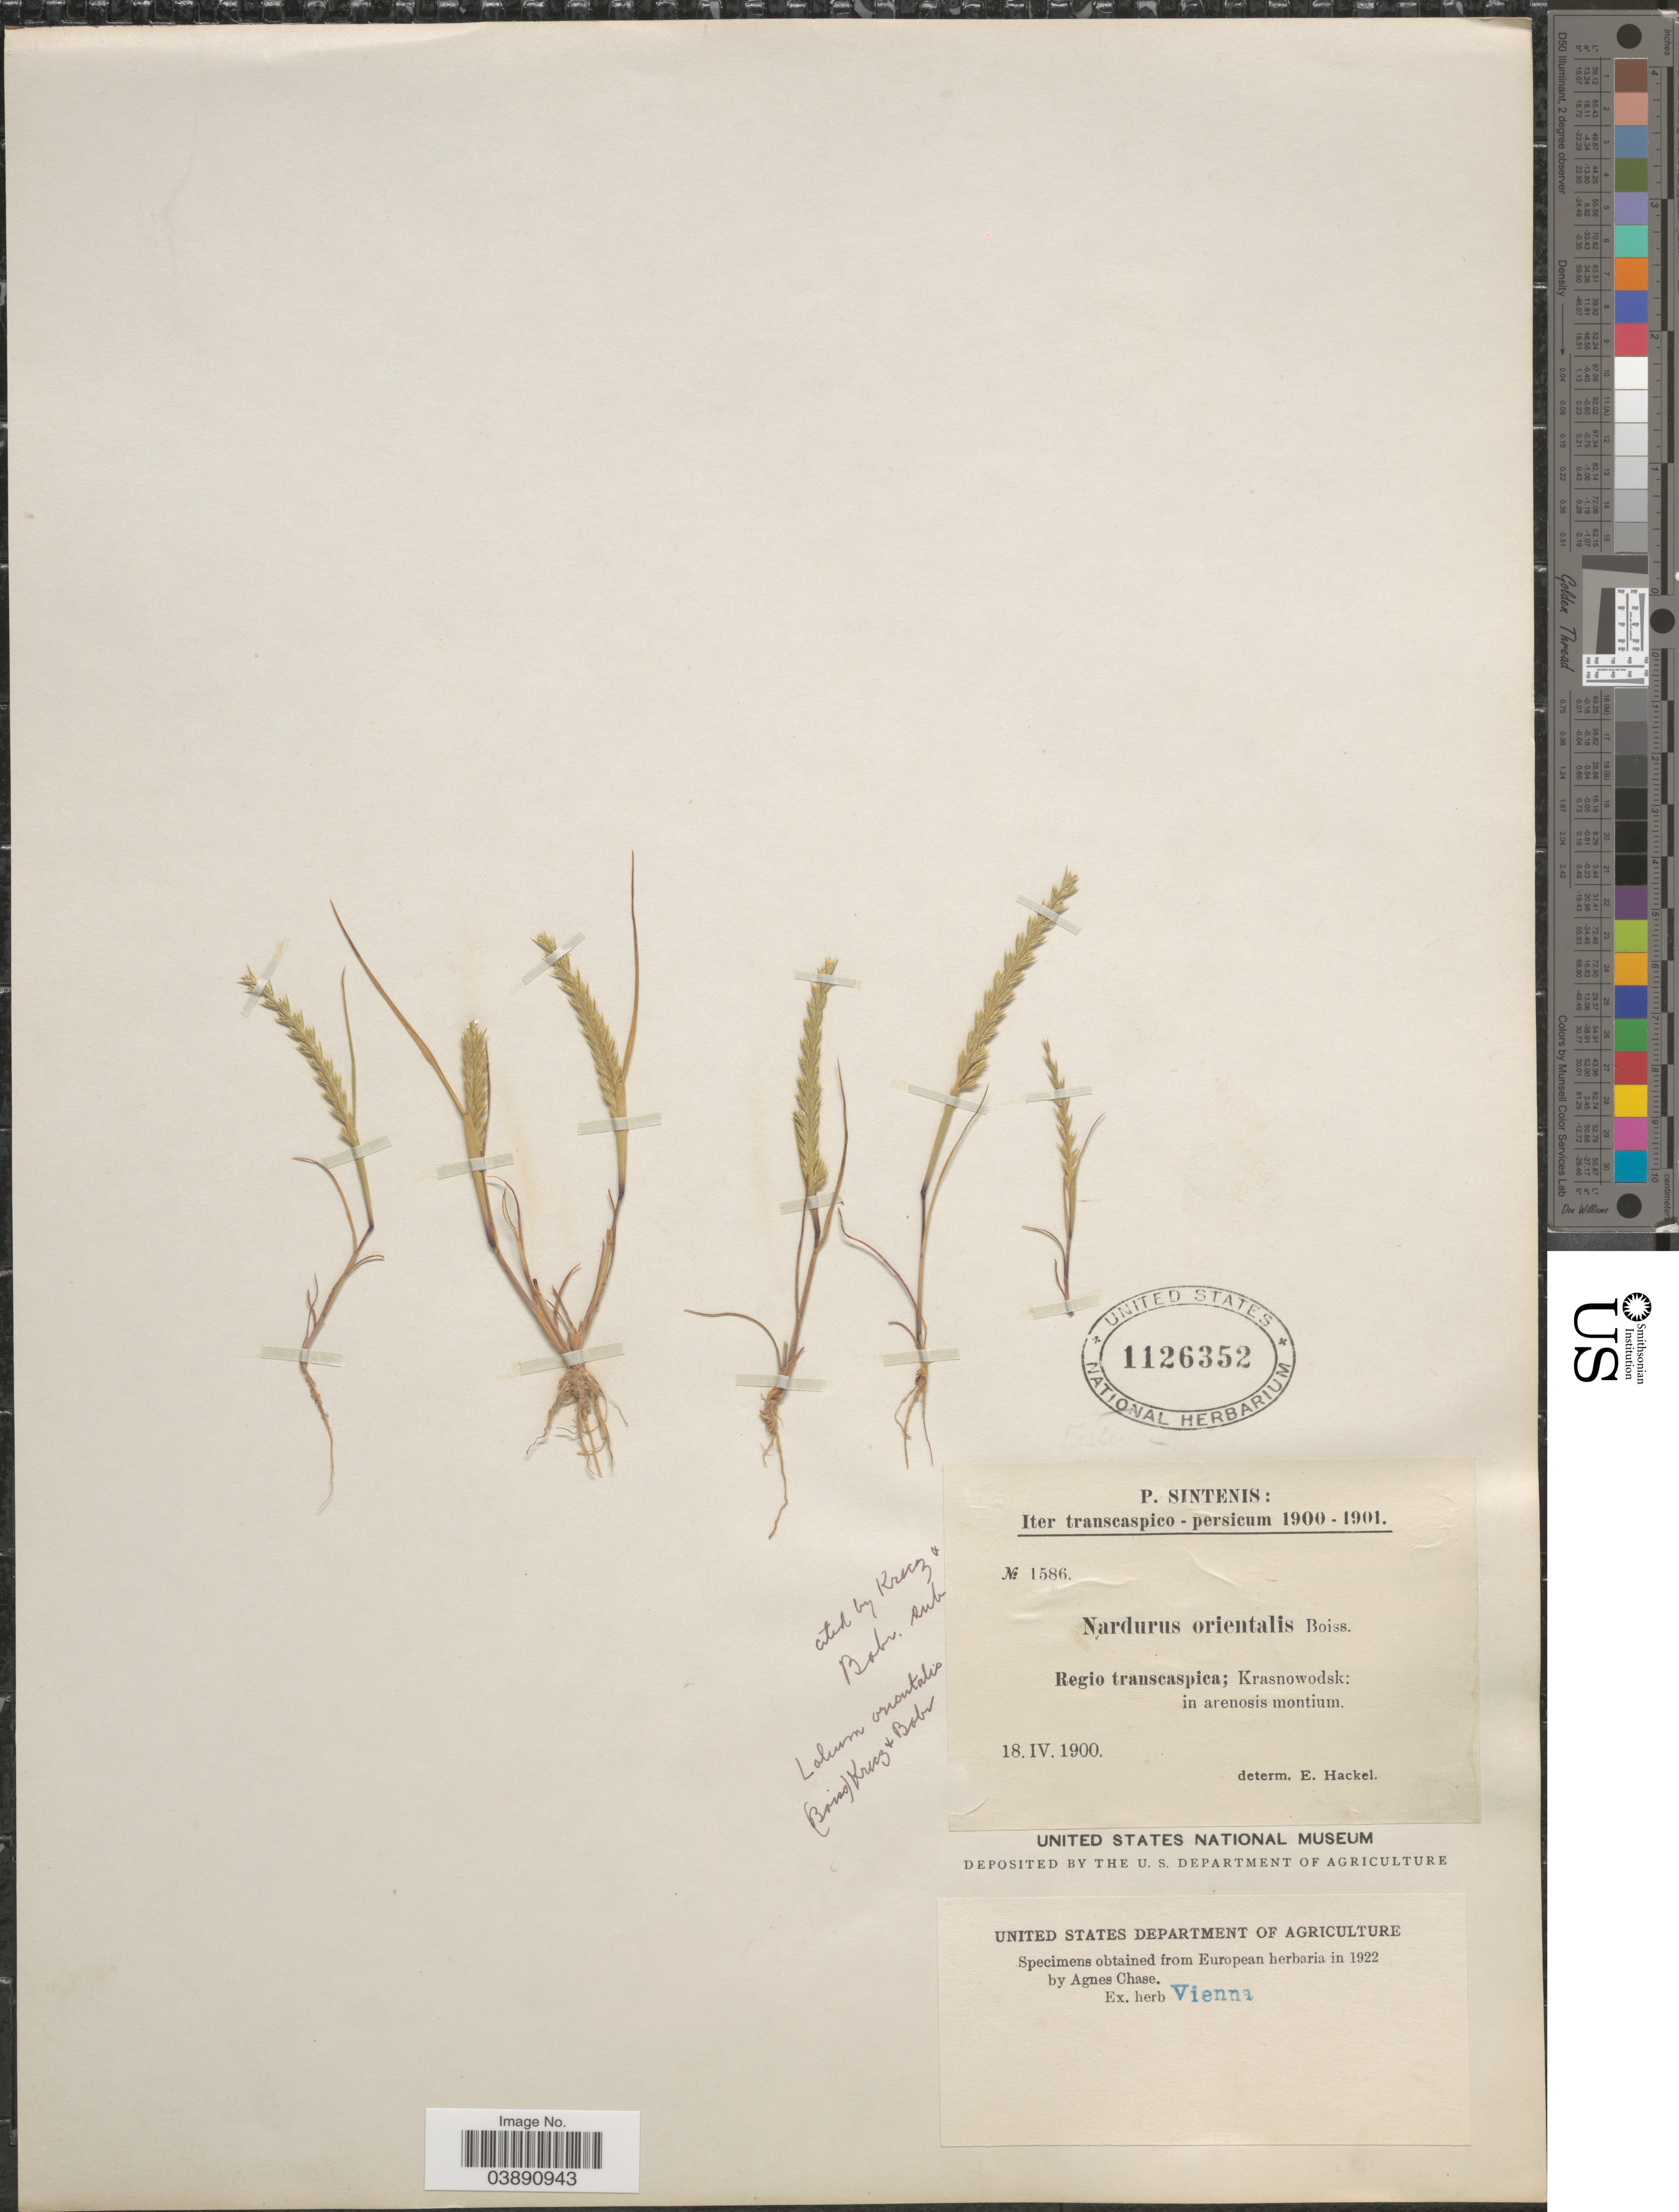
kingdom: Plantae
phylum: Tracheophyta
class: Liliopsida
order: Poales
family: Poaceae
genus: Festuca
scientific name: Festuca orientalis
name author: (Boiss.) B. Fedtsch.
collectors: P. Sintenis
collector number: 1586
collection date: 1900-04-18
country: Turkmenistan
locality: Iter transcaspico - persicum. Regio transcaspica; Krasnowodsk: in arenosis montium.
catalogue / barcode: US 1126352